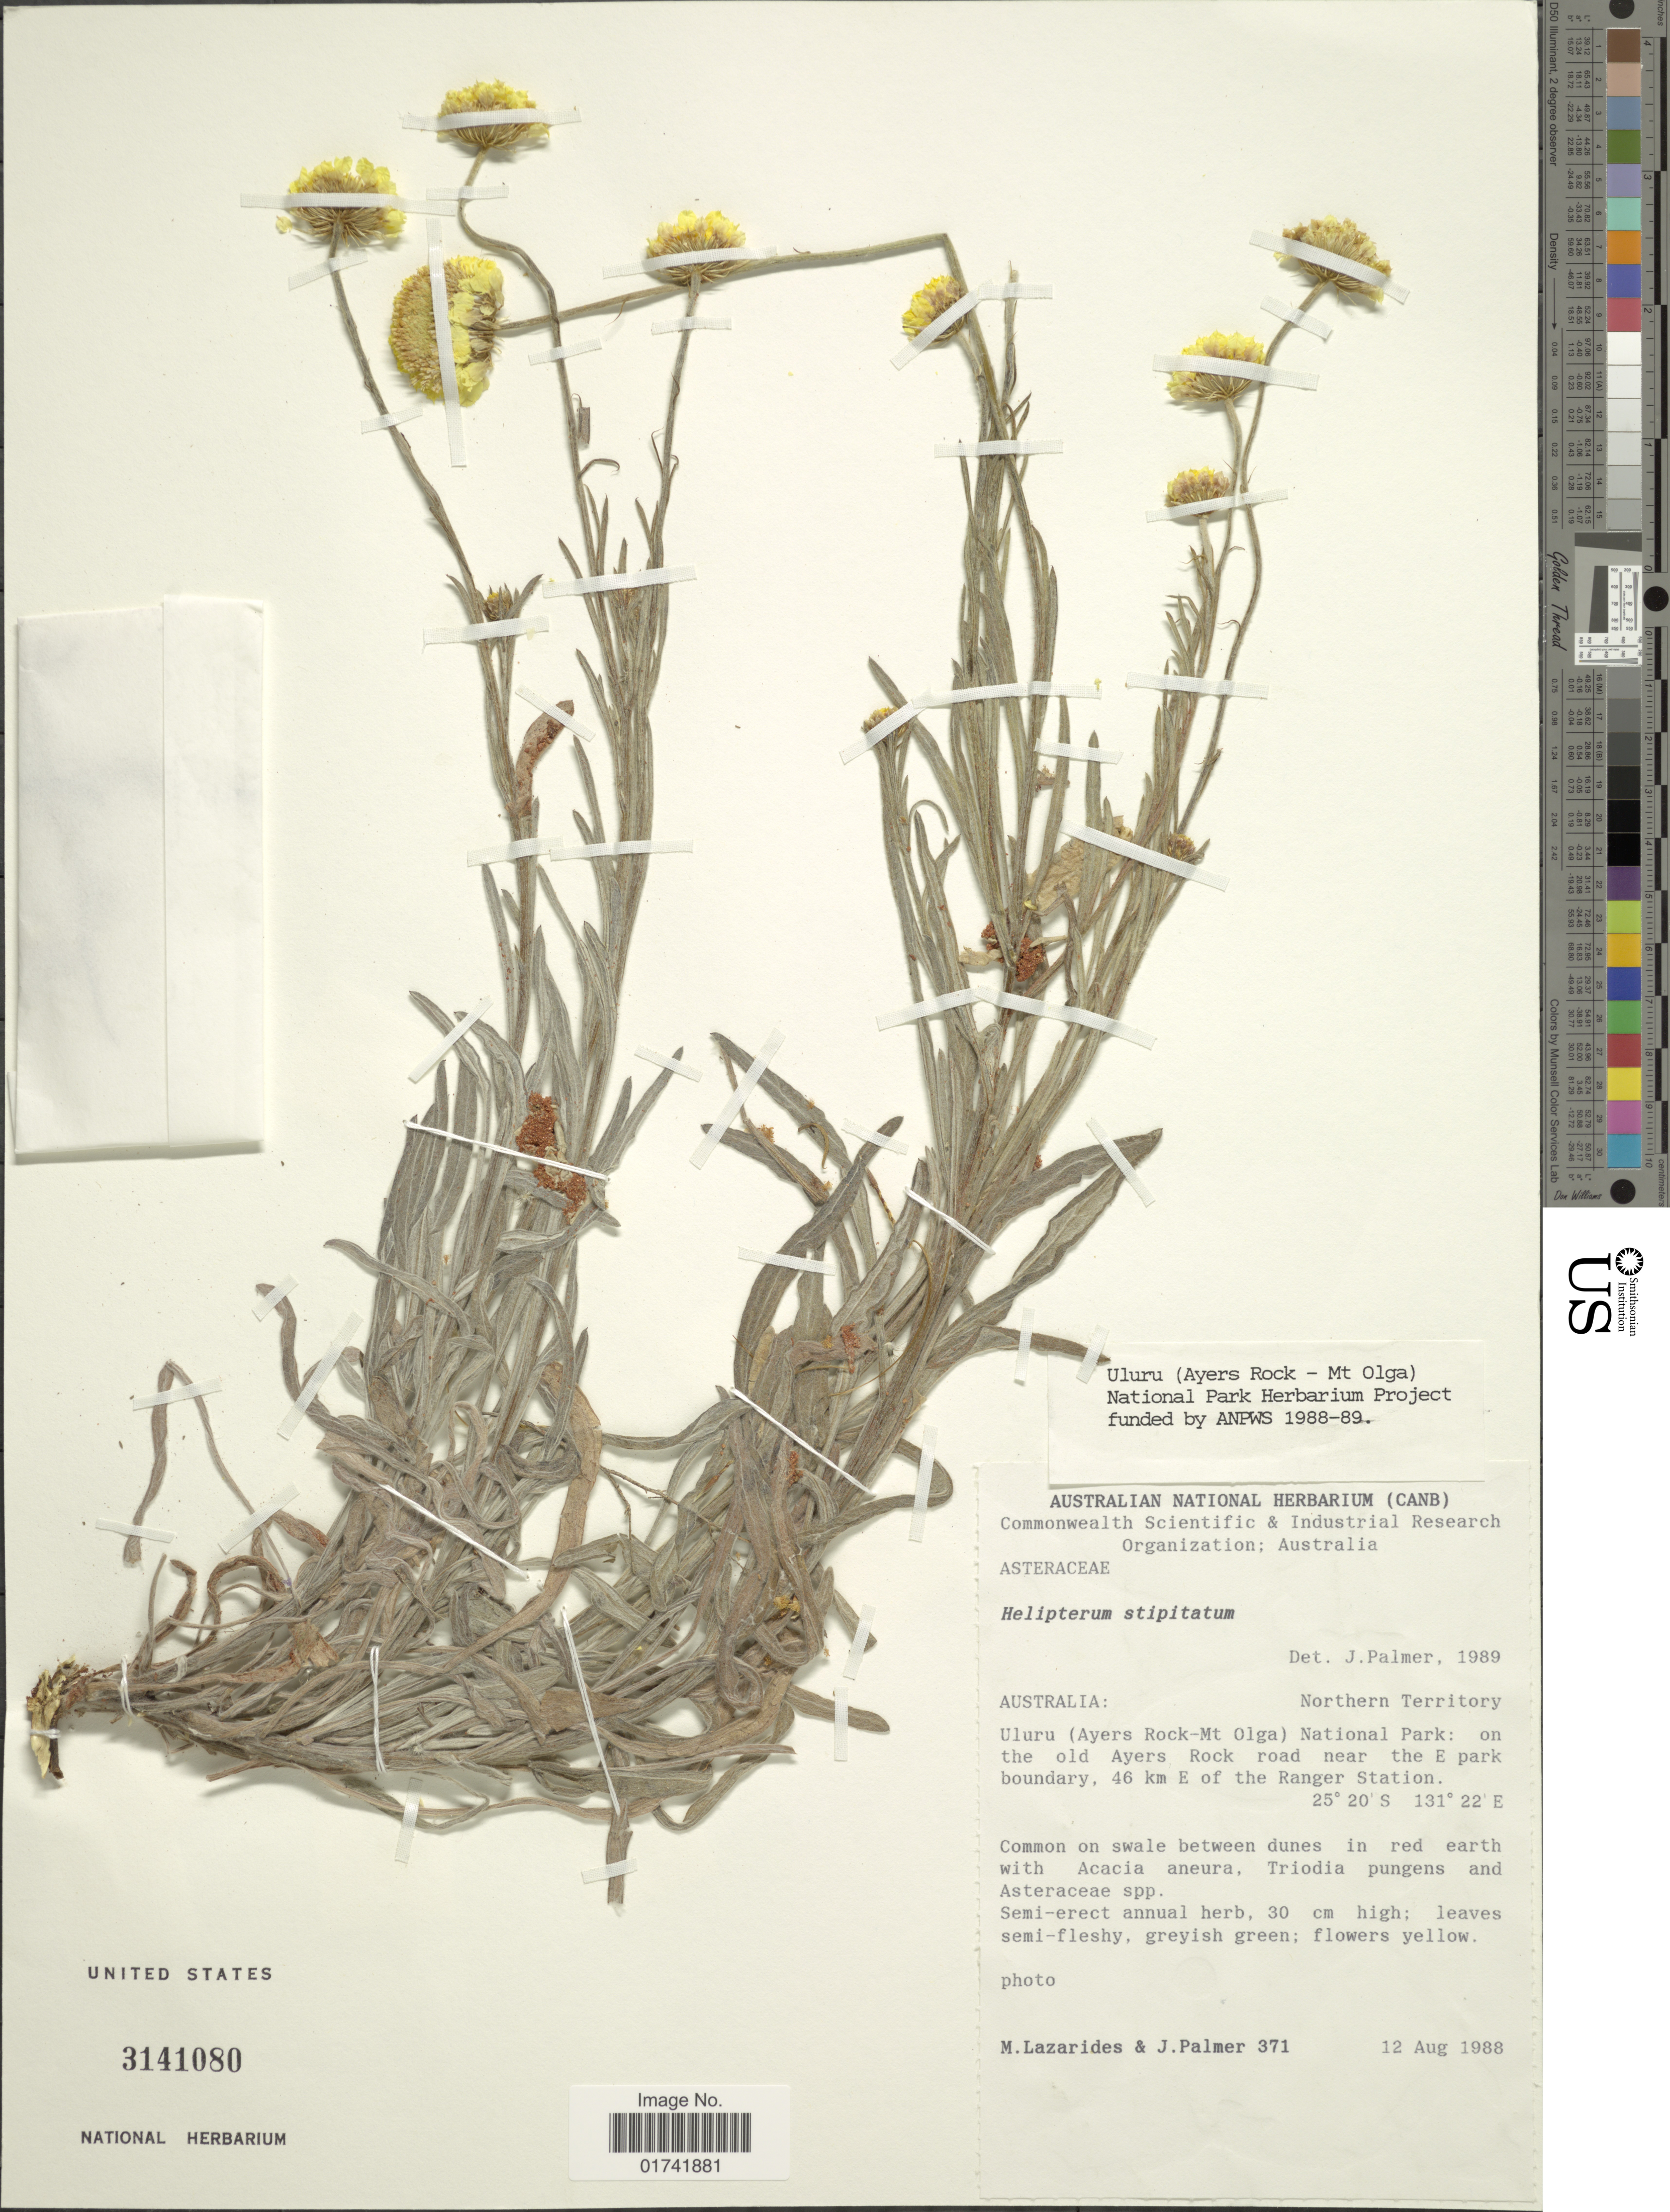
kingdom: Plantae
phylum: Tracheophyta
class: Magnoliopsida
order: Asterales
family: Asteraceae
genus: Leucochrysum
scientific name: Leucochrysum stipitatum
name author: (F. Muell.) Paul G. Wilson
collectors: M. Lazarides & J. Palmer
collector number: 371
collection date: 1988-08-12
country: Australia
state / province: Northern Territory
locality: Uluru (Ayers Rock-Mt Olga) National Park: on the old Ayers Rock road near the E park boundary, 46 km E of the Ranger Station.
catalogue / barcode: US 3141080